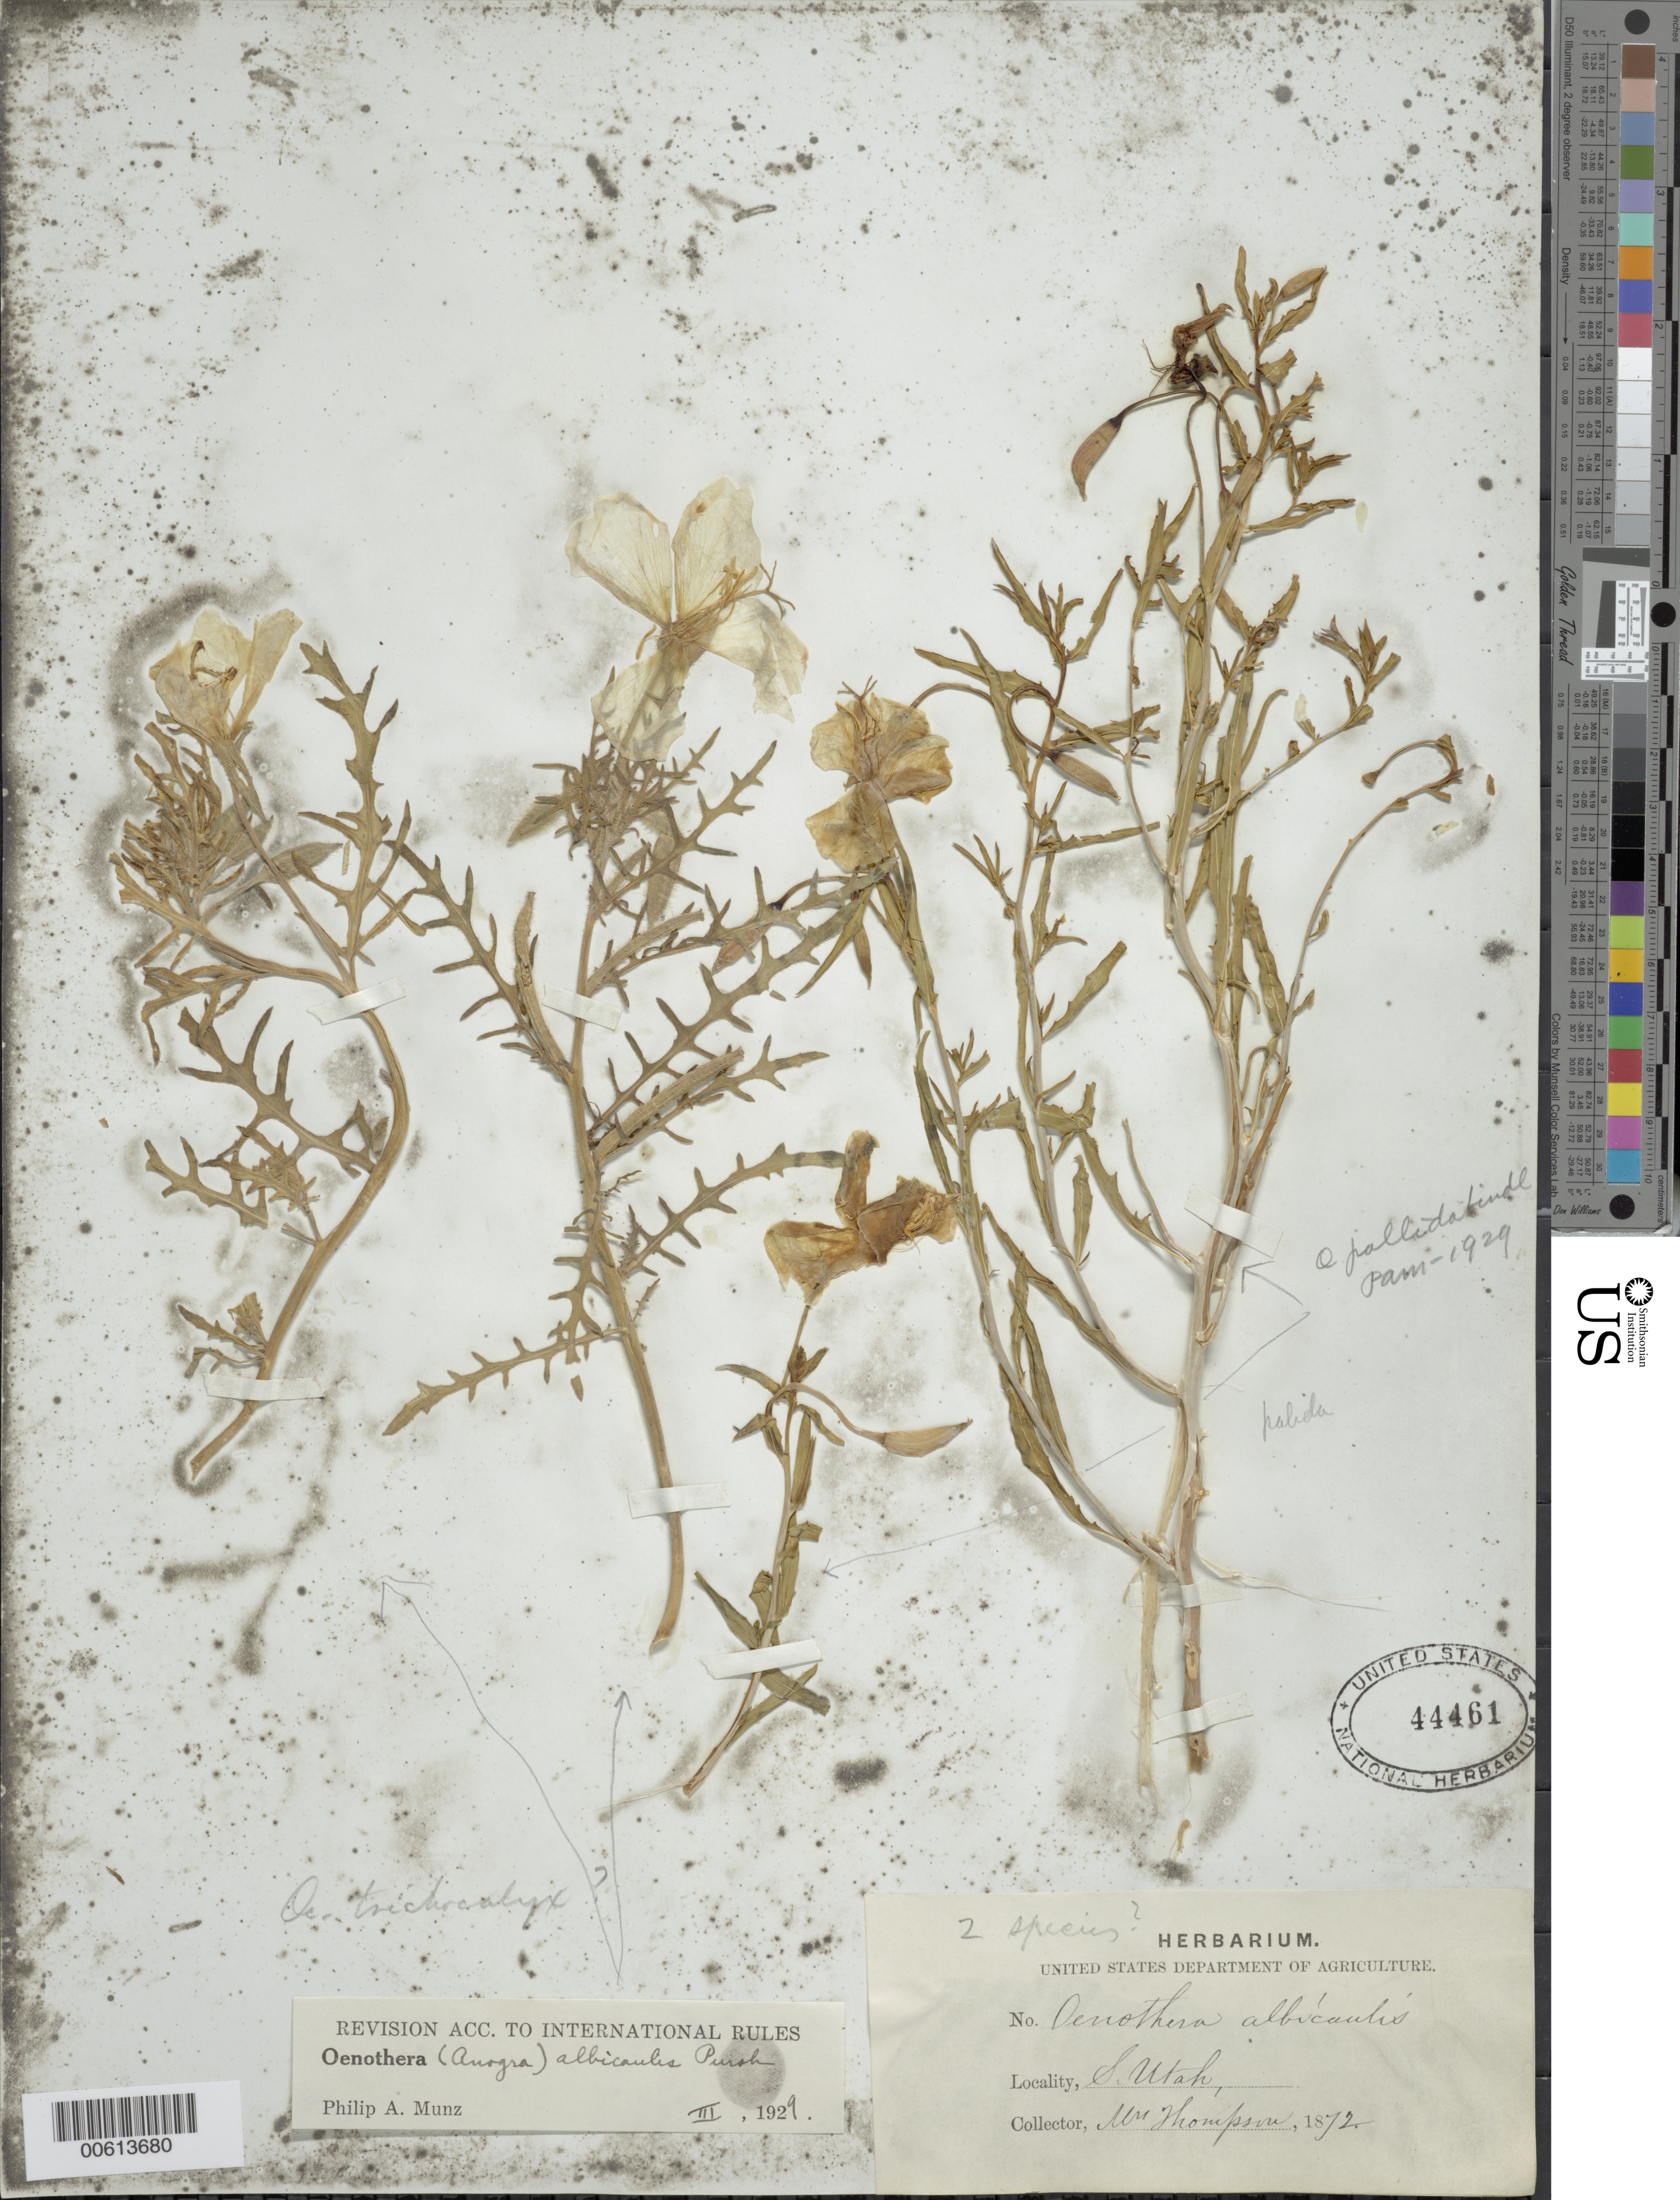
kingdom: Plantae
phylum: Tracheophyta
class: Magnoliopsida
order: Myrtales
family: Onagraceae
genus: Oenothera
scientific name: Oenothera albicaulis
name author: Pursh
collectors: W. Thompson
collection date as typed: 1872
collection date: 1872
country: United States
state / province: Utah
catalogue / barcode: US 44461